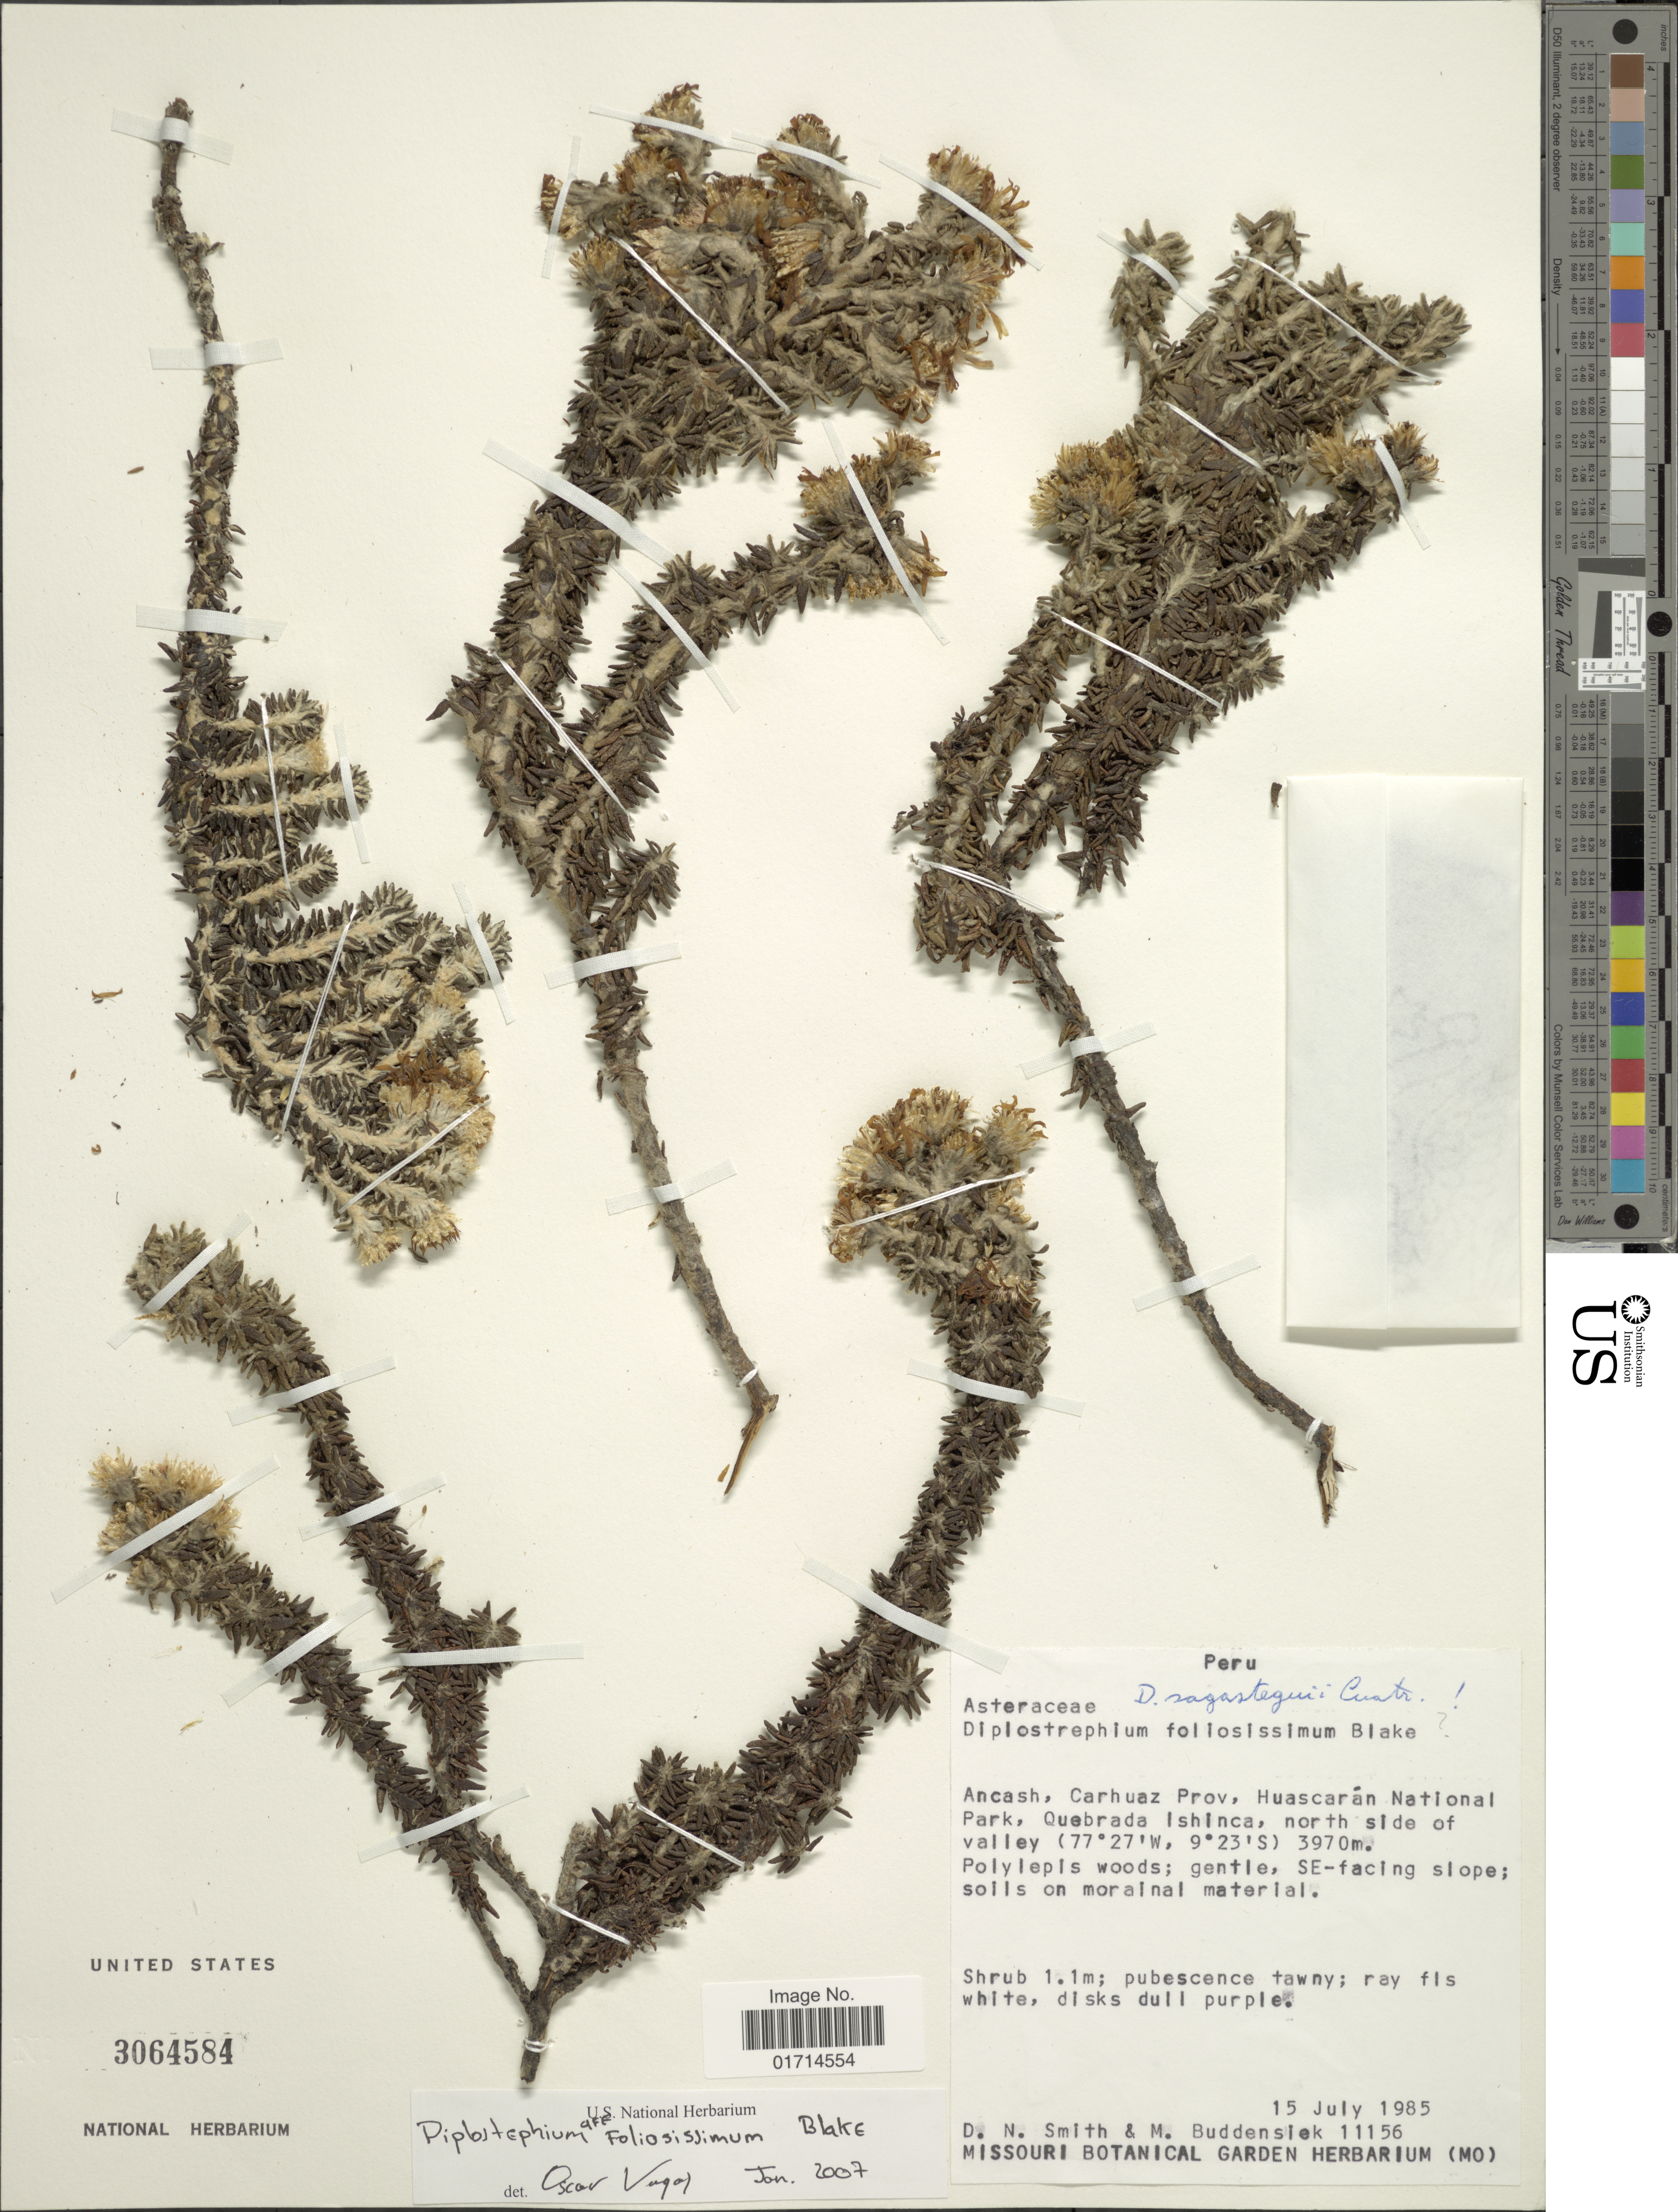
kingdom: Plantae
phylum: Tracheophyta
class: Magnoliopsida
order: Asterales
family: Asteraceae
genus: Diplostephium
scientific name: Diplostephium foliosissimum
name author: S.F. Blake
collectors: D. Smith & M. Buddensiek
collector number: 11156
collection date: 1985-07-15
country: Peru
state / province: Ancash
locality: Carhuaz Prov, Huascaran National Park, Quebrada Ishinca, north side of valley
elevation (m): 3970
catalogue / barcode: US 3064584